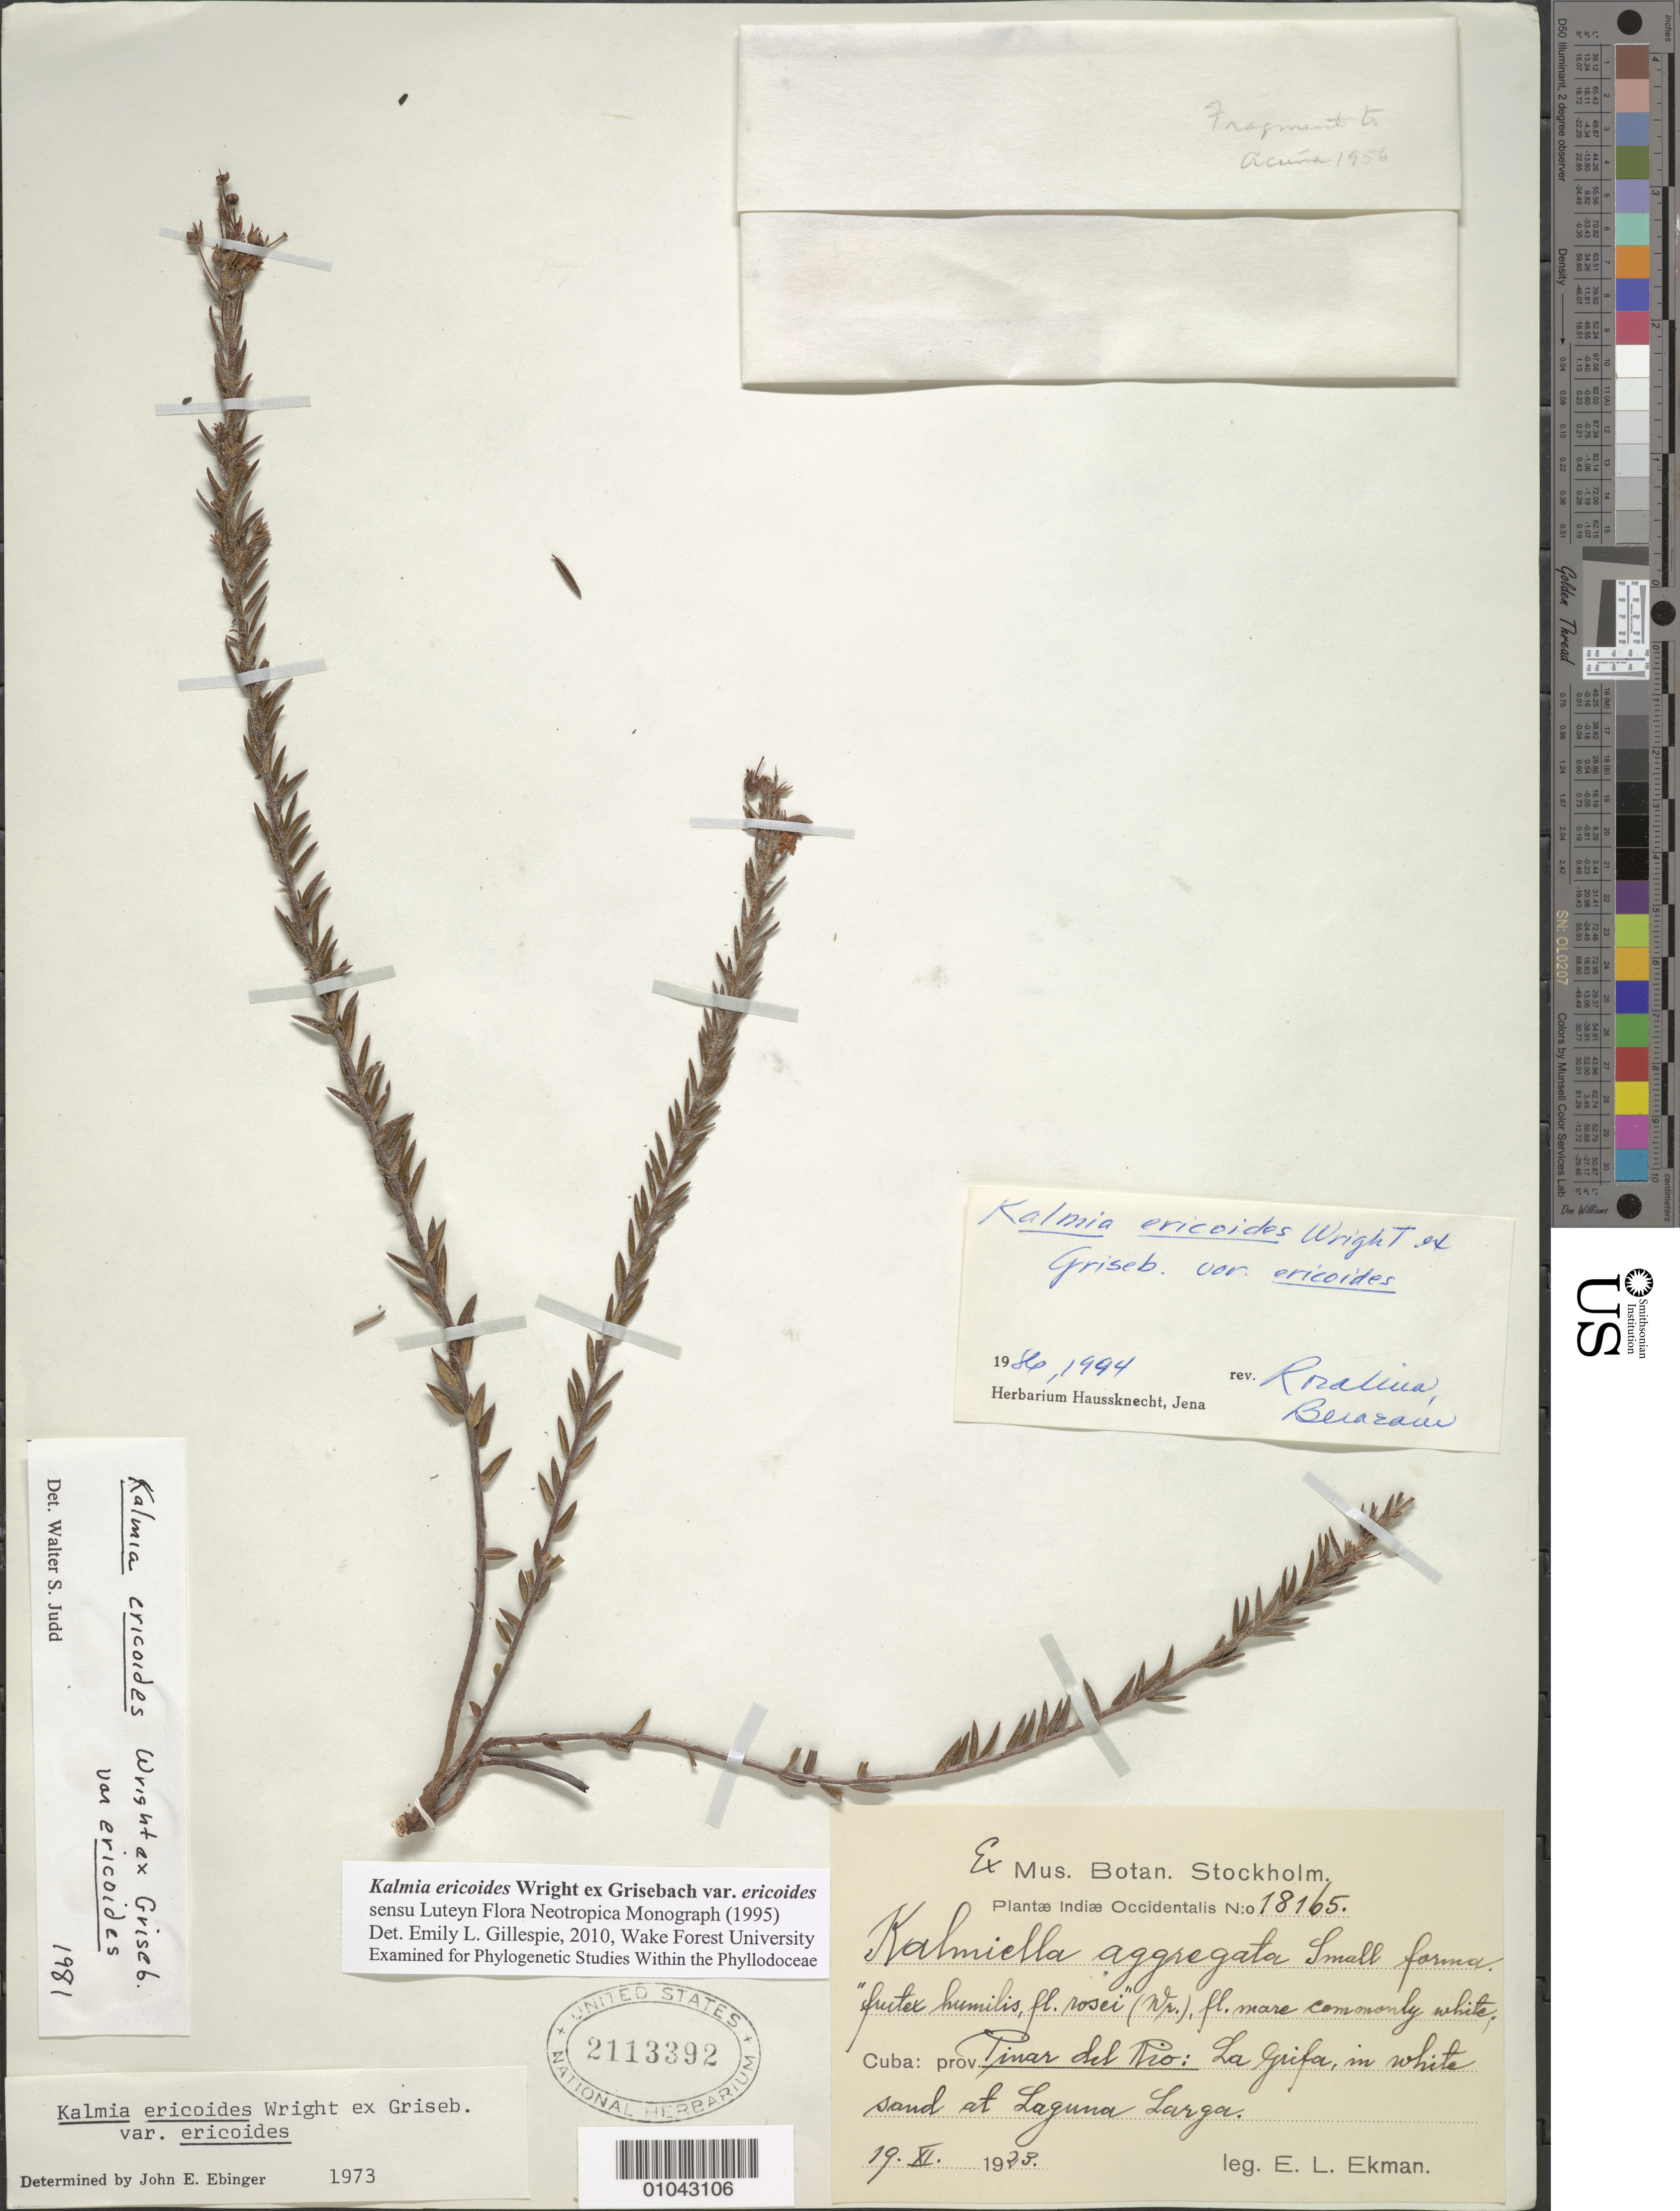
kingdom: Plantae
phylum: Tracheophyta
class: Magnoliopsida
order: Ericales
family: Ericaceae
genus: Kalmia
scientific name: Kalmia ericoides var. ericoides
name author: C. Wright ex Griseb.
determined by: Judd, Walter S.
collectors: E. L. Ekman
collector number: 18165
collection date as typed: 19 Nov 1923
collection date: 1923-11-19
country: Cuba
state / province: Pinar del Rio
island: Cuba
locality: La Grifa, at Laguna Larga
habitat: In white sand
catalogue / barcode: US 2113392